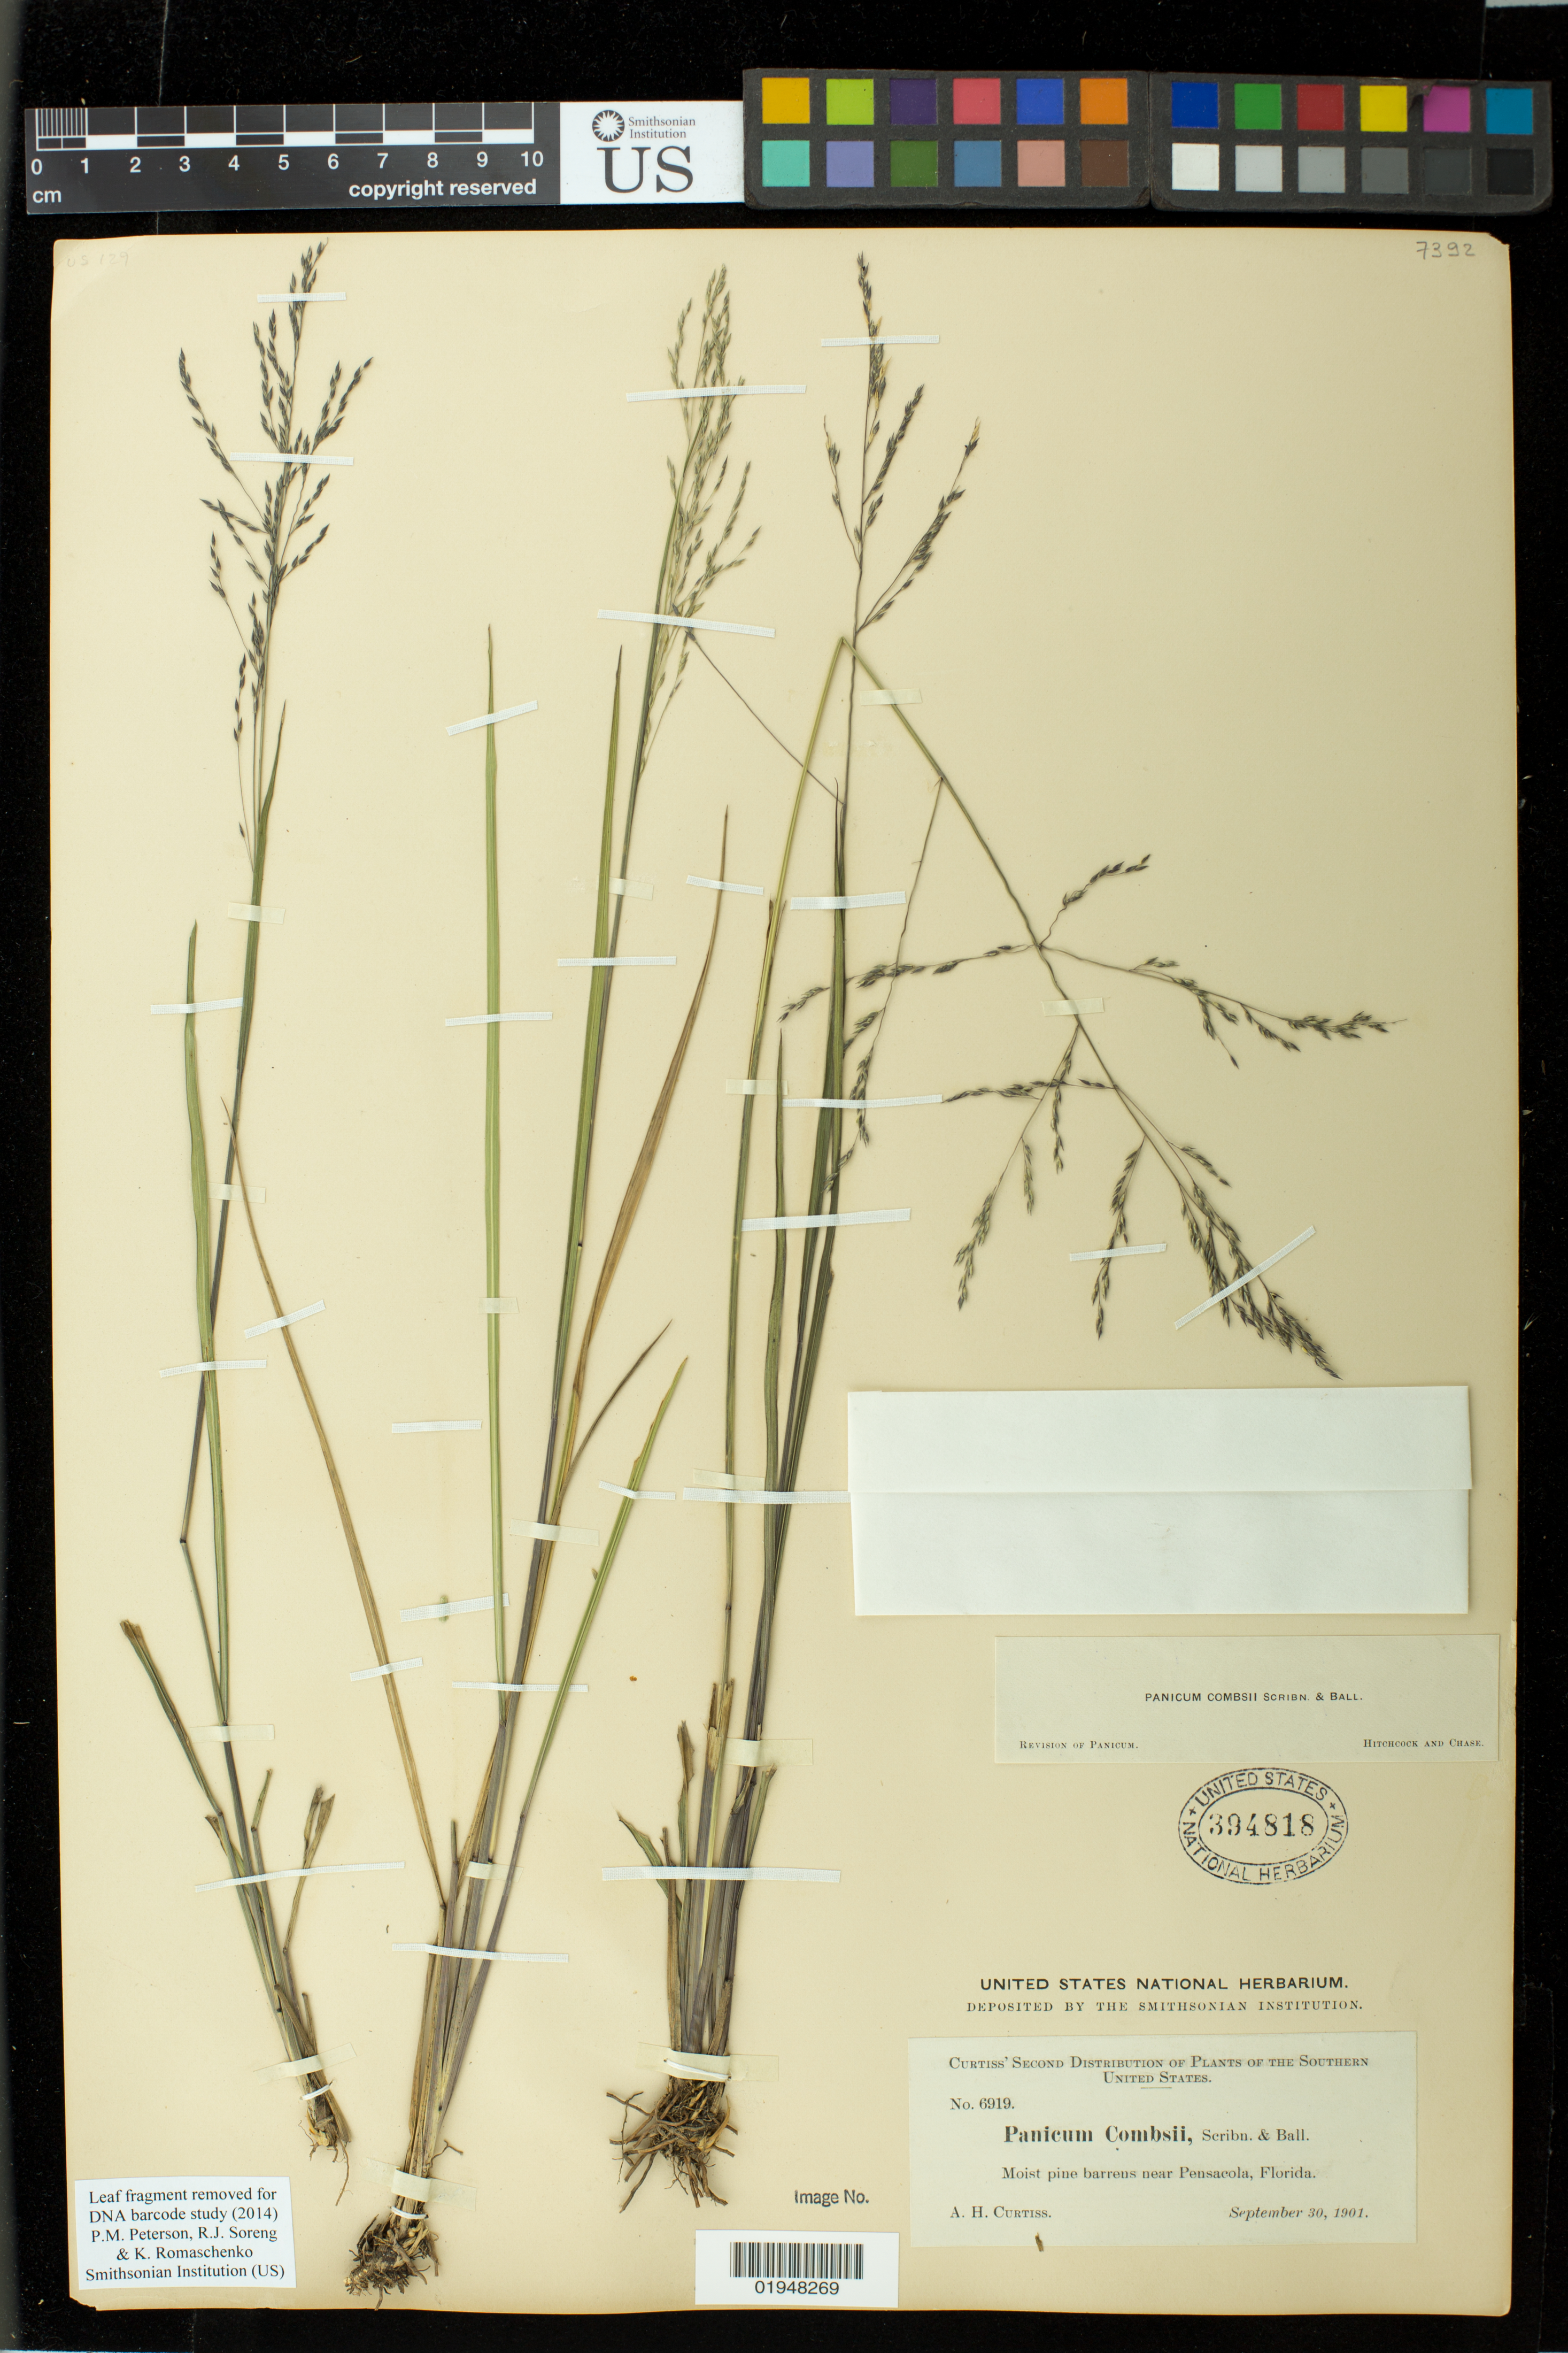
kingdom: Plantae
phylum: Tracheophyta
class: Liliopsida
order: Poales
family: Poaceae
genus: Panicum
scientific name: Panicum combsii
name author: Scribn. & C.R. Ball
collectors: A. H. Curtiss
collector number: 6919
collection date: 1901-09-30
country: United States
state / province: Florida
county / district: Escambia County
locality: Near Pensacola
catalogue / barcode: US 394818